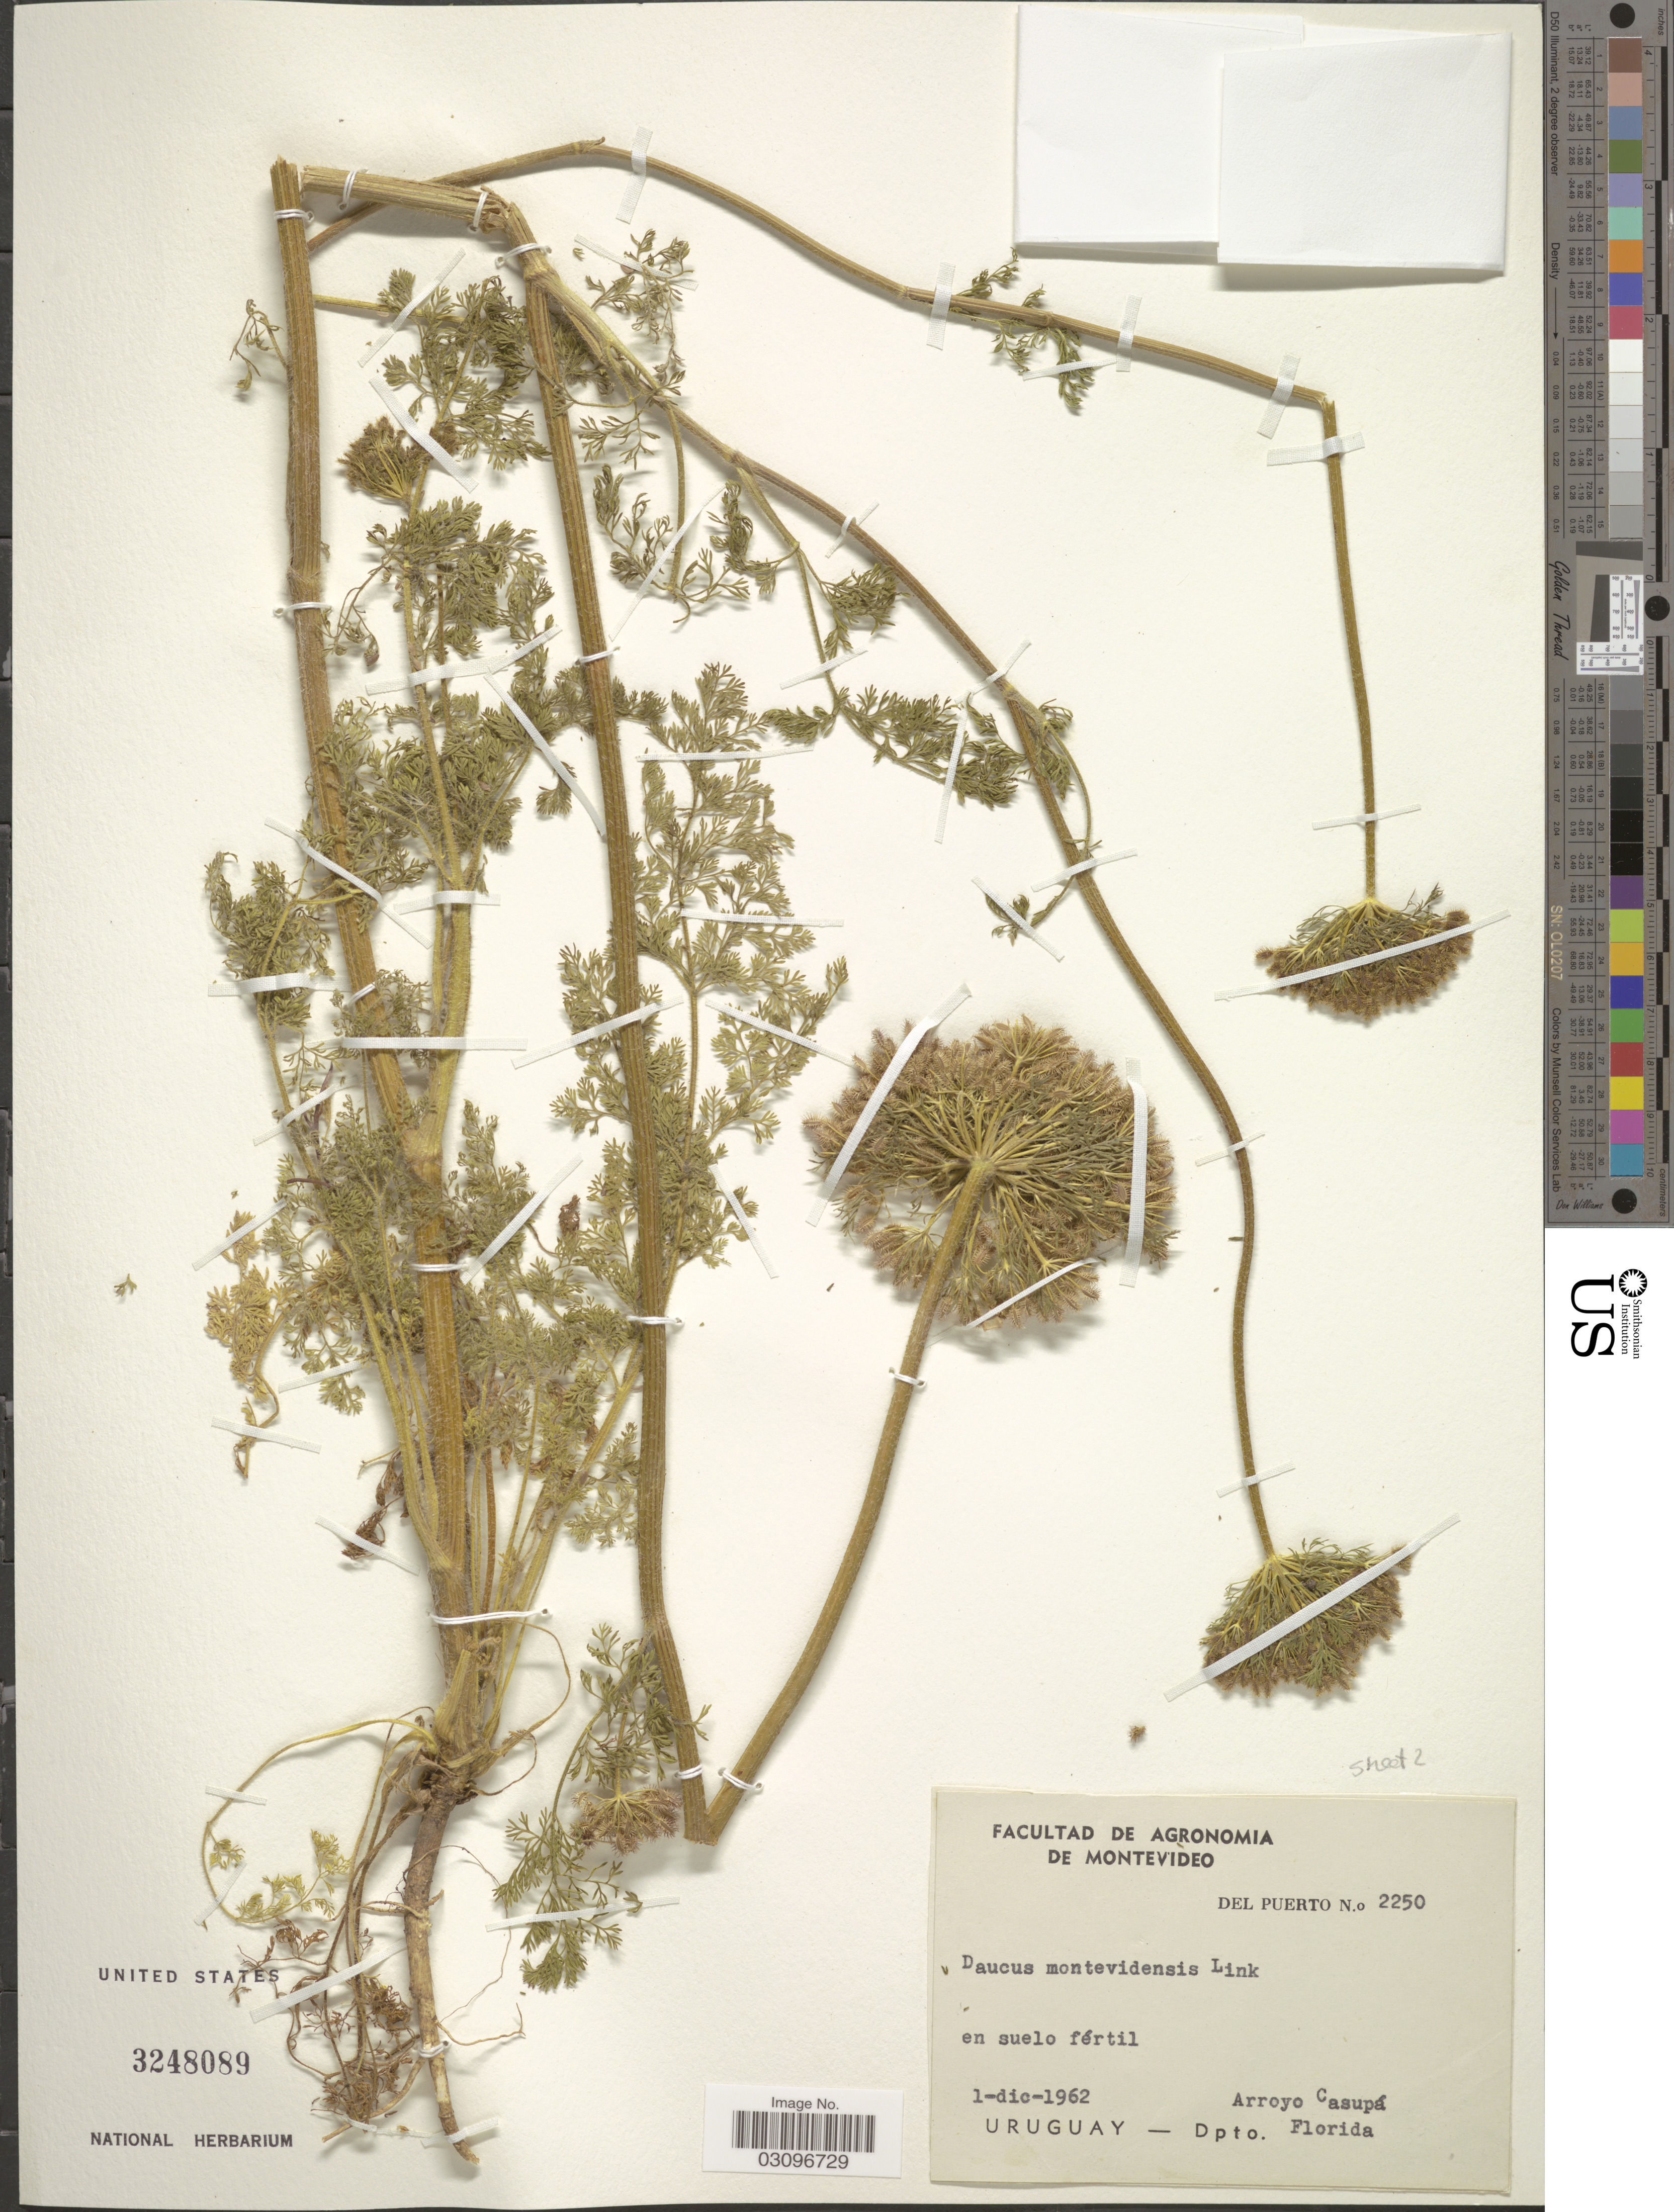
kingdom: Plantae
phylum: Tracheophyta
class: Magnoliopsida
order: Apiales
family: Apiaceae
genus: Daucus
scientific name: Daucus montevidensis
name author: Link ex Spreng.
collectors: Del Puerto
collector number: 2250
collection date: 1962-12-01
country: Uruguay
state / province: Montevideo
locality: Arroyo Casupá. Dpto. Florida.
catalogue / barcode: US 3248089